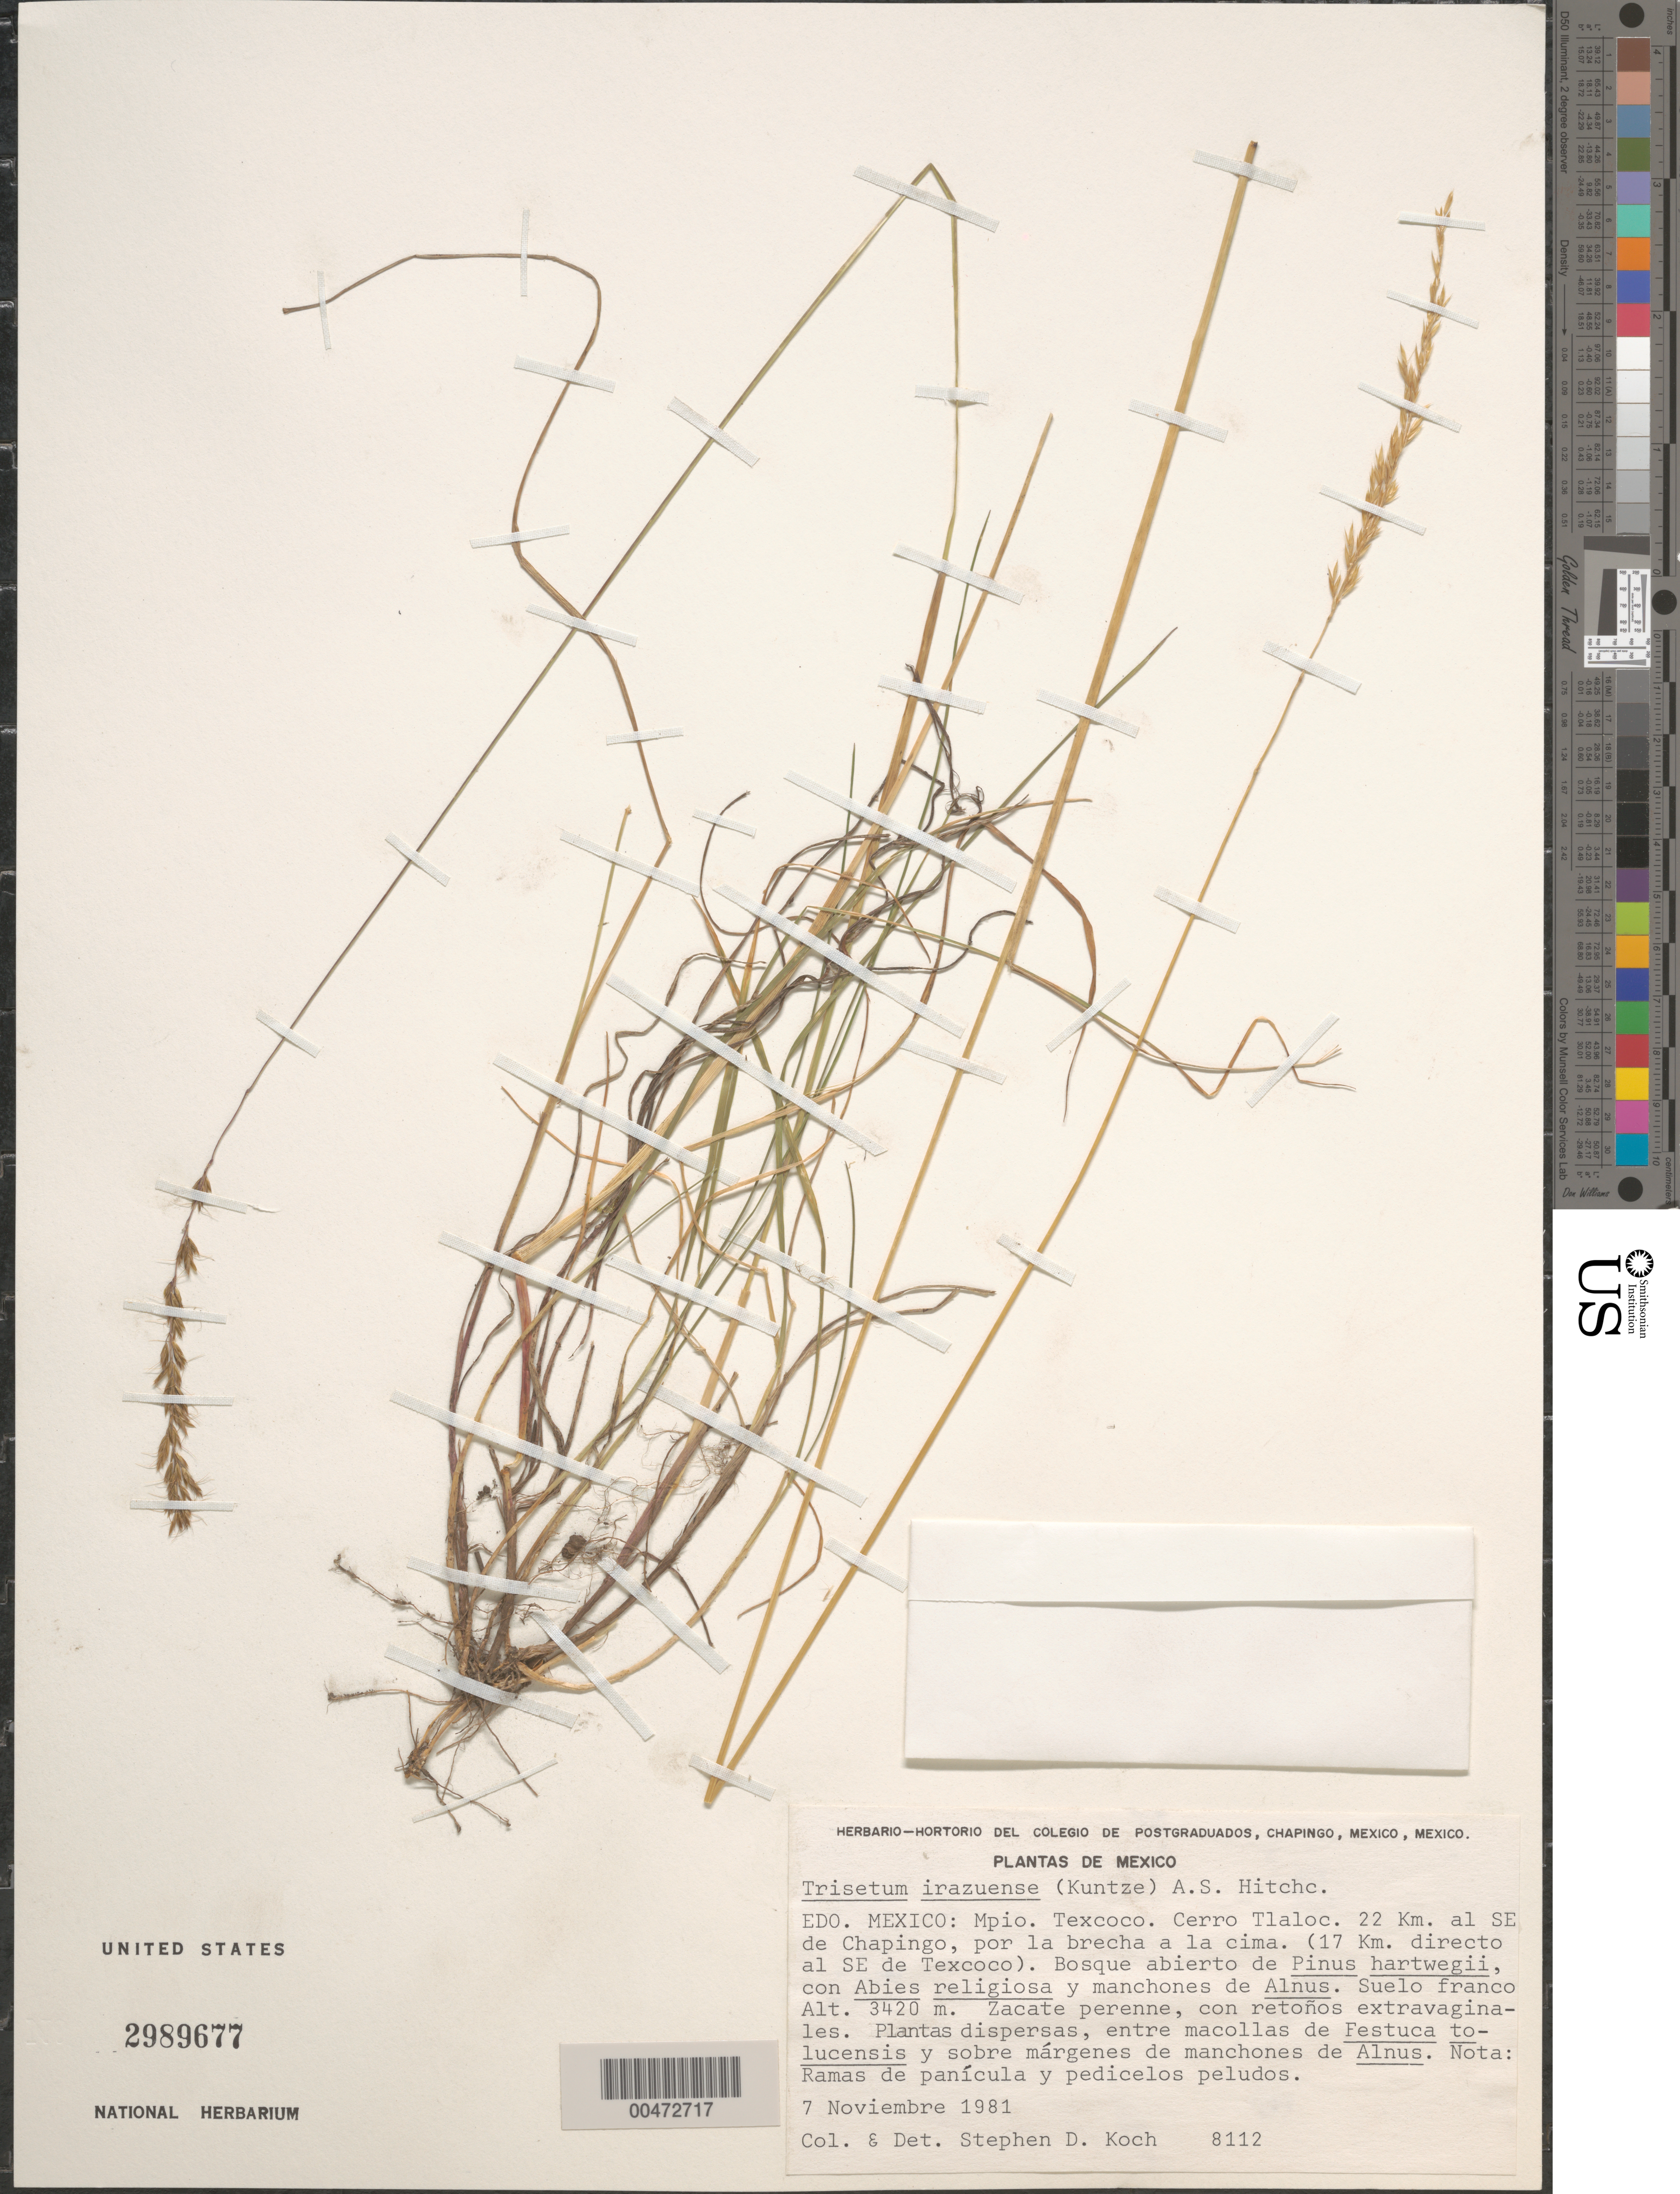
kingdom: Plantae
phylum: Tracheophyta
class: Liliopsida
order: Poales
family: Poaceae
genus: Peyritschia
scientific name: Peyritschia irazuensis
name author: (Kuntze) P.M. Peterson et al.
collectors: S. D. Koch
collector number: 8112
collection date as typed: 7 Nov 1981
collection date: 1981-11-07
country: Mexico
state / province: México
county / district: Texcoco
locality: Cerro Tlaloc, 22 km SE of Chapingo, through the gap to the summit, 17 km directly SE of Texcoco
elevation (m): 3420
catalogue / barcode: US 2989677